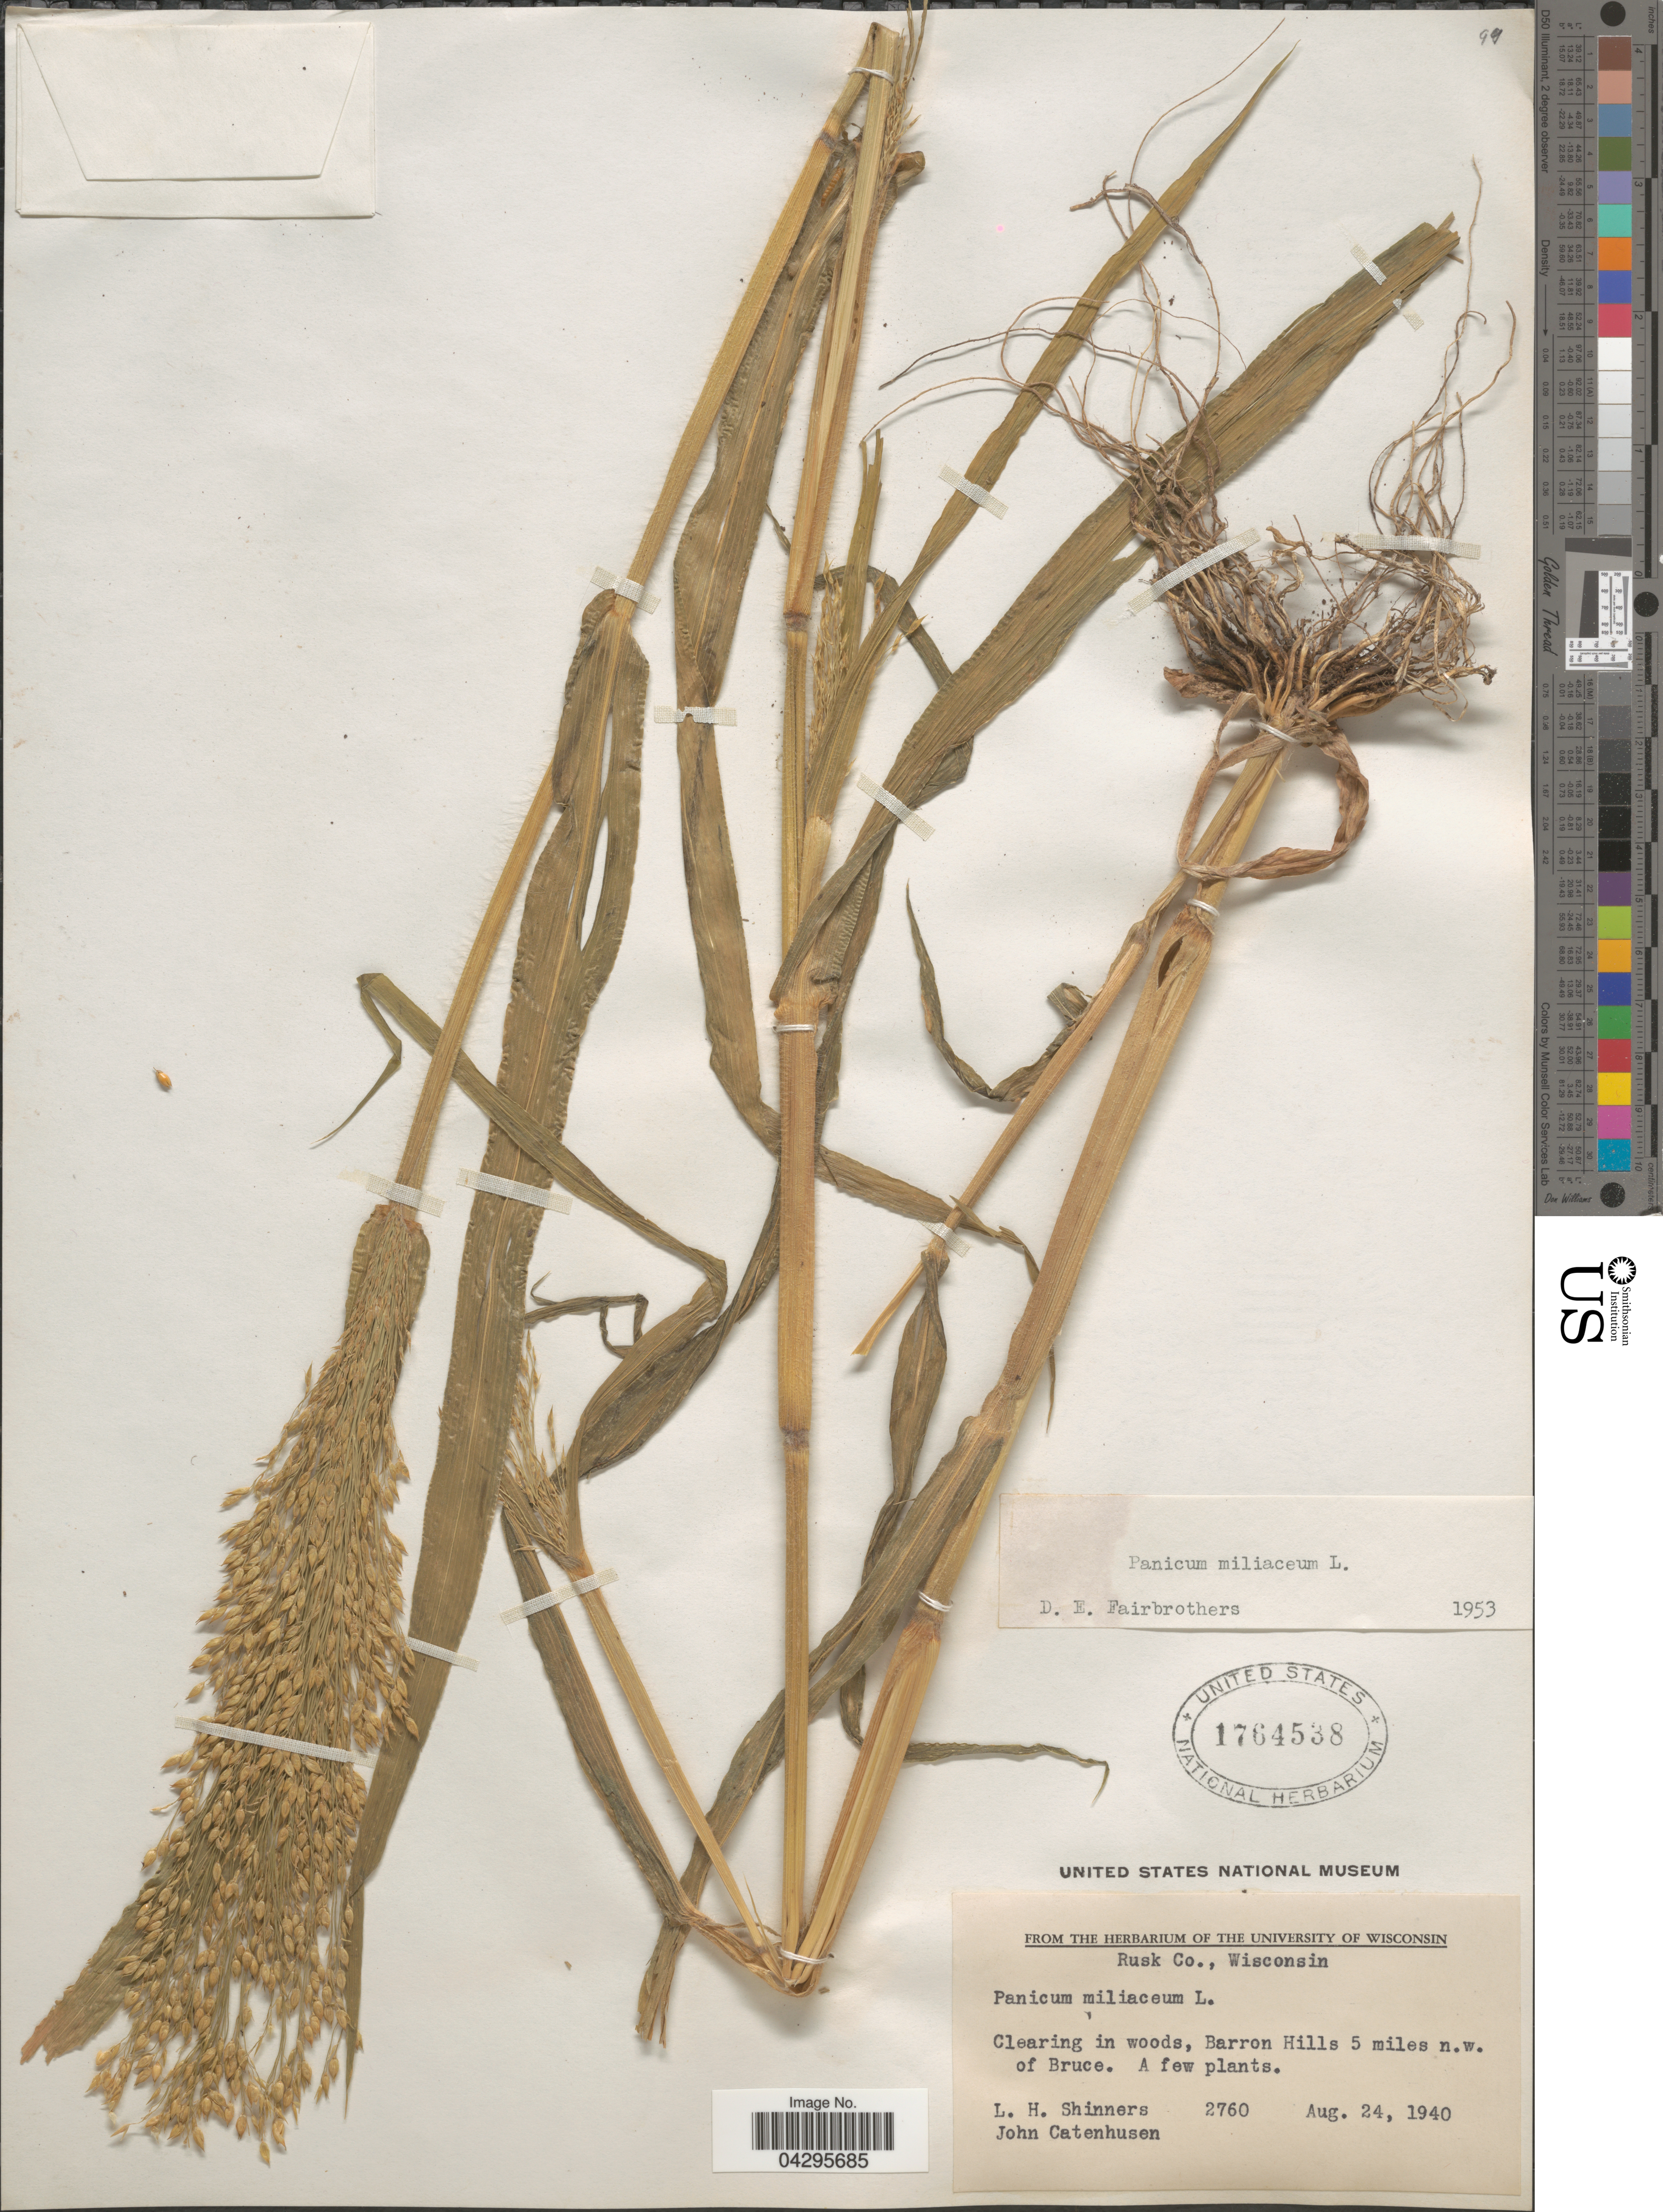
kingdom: Plantae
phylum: Tracheophyta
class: Liliopsida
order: Poales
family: Poaceae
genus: Panicum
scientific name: Panicum miliaceum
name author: L.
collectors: L. H. Shinners & J. Catenhusen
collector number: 2760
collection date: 1940-08-24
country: United States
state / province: Wisconsin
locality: Rusk Co. Clearing in woods, Barron Hills 5 miles n.w. of Bruce.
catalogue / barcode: US 1764538